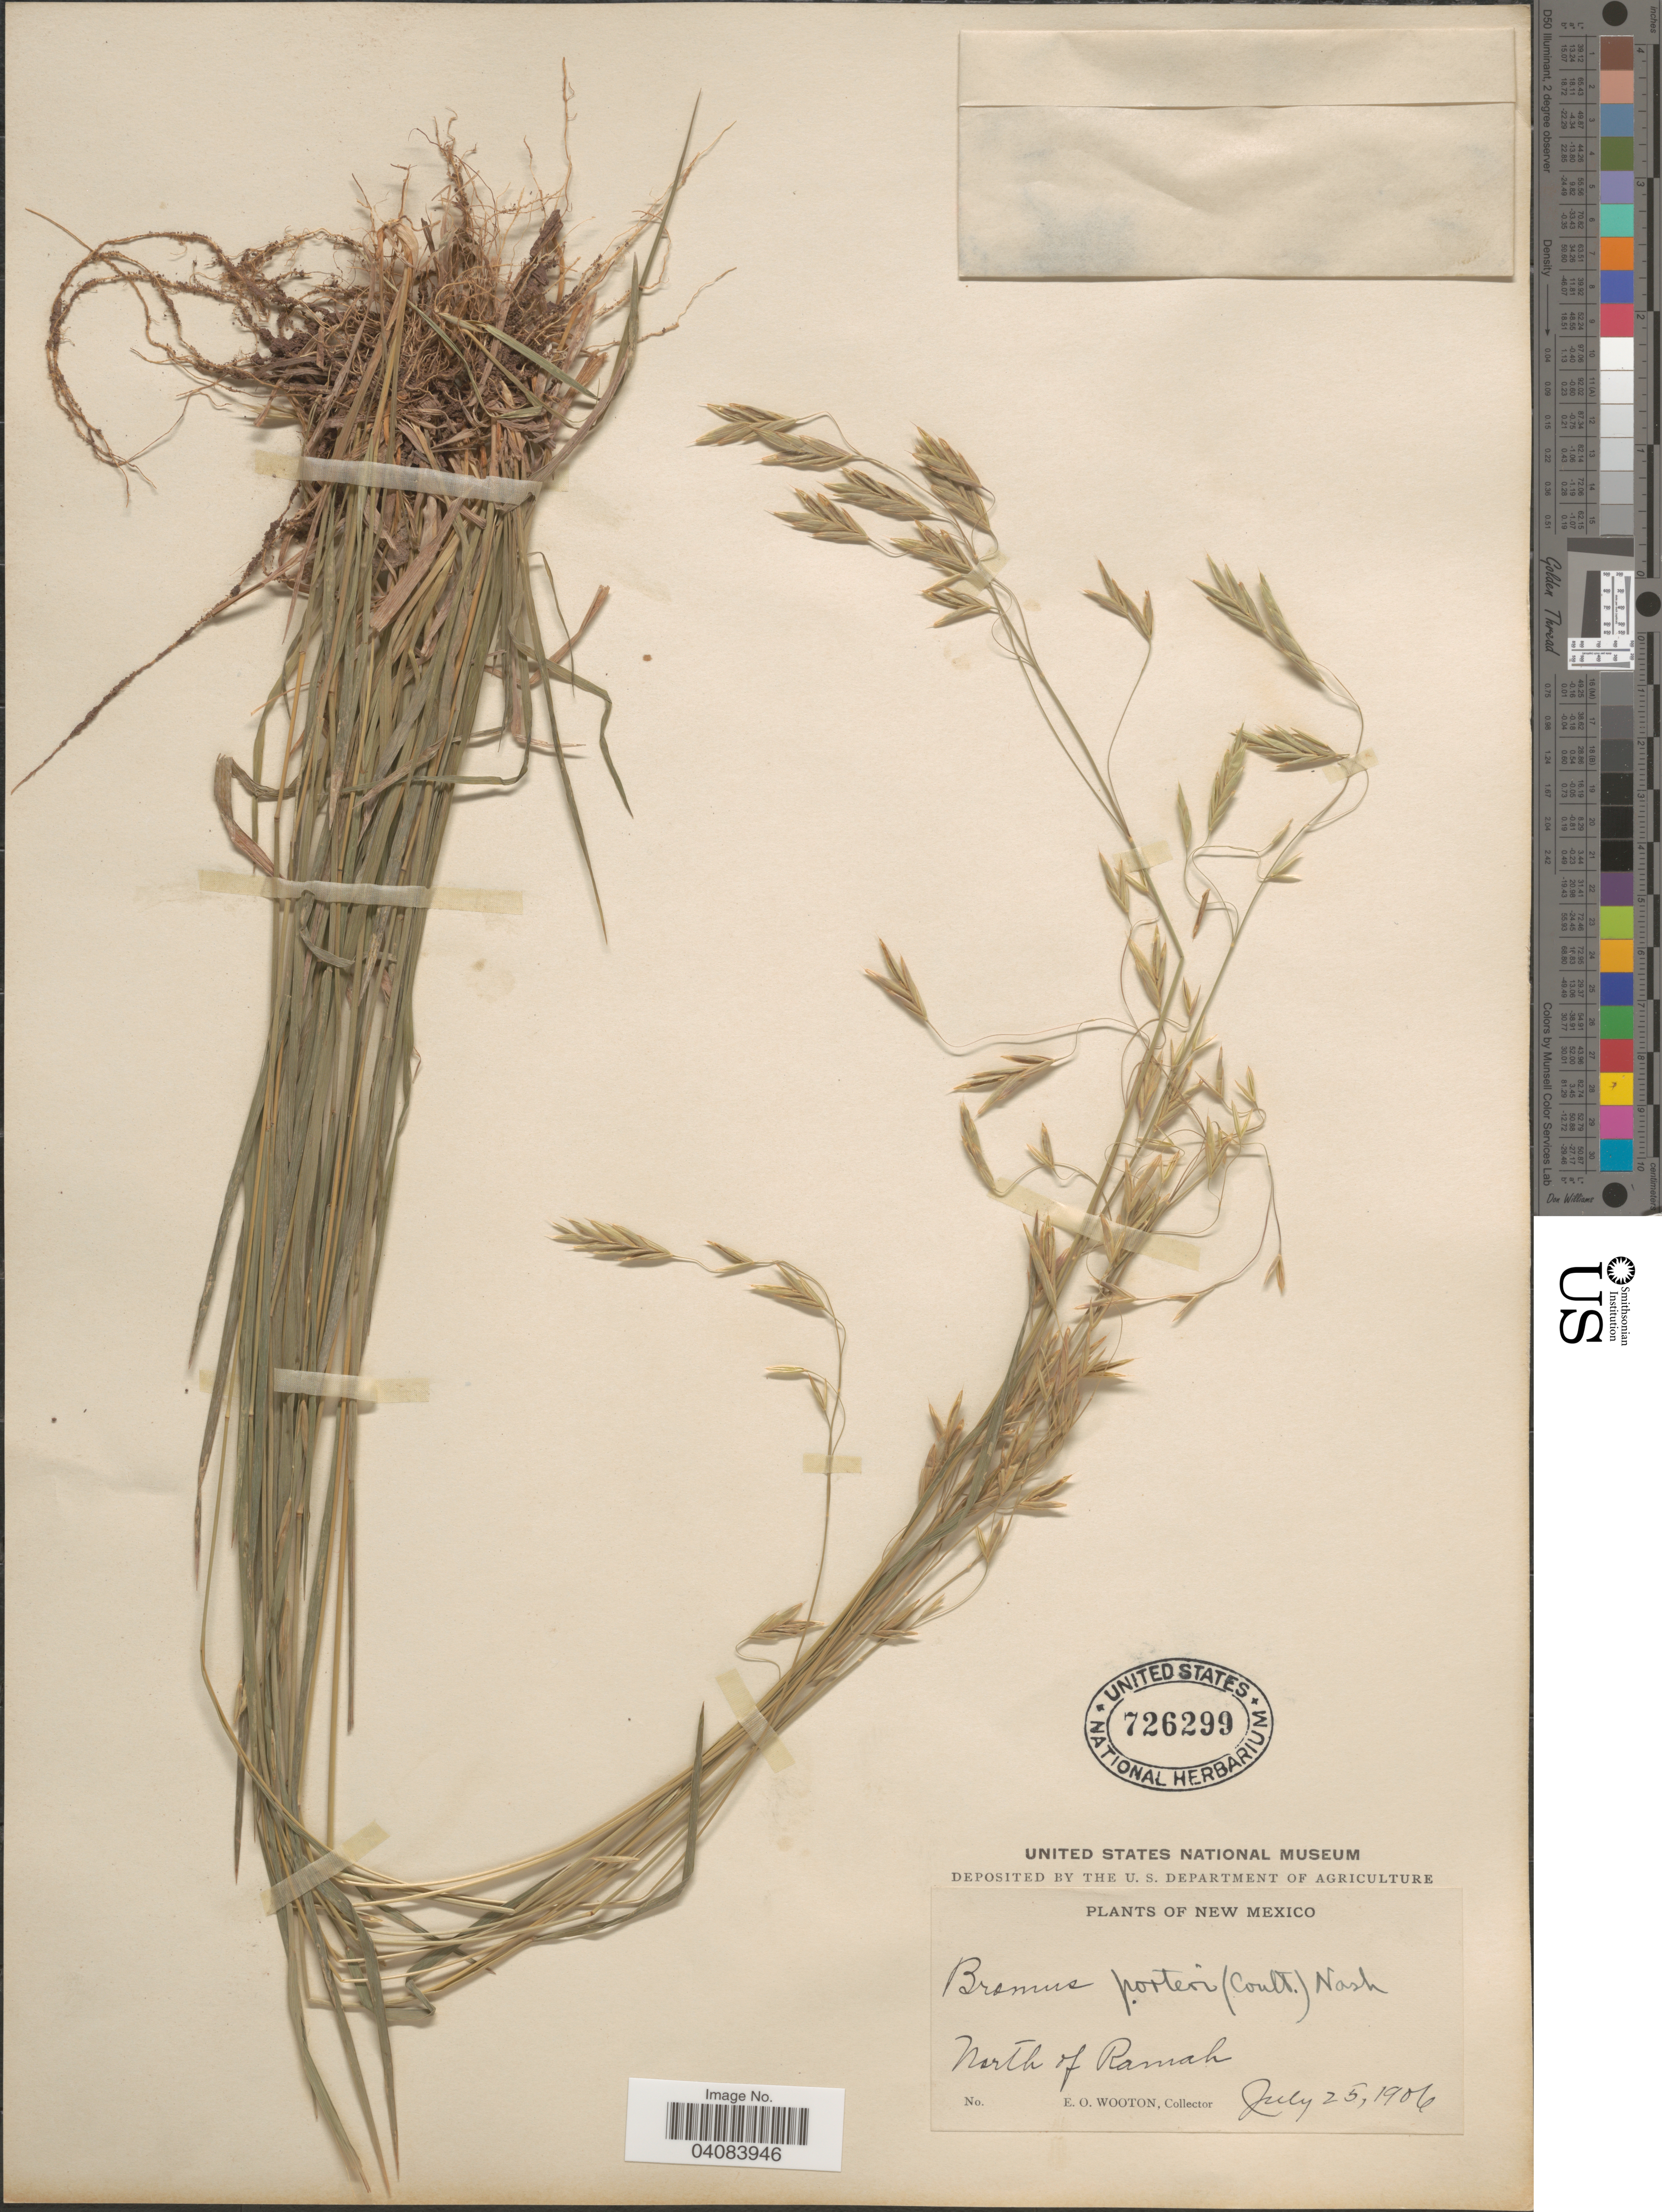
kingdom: Plantae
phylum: Tracheophyta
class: Liliopsida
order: Poales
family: Poaceae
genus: Bromus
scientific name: Bromus porteri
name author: (J.M. Coult.) Nash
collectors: E. O. Wooton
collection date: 1906-07-25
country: United States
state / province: New Mexico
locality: North of Ramah.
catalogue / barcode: US 726299